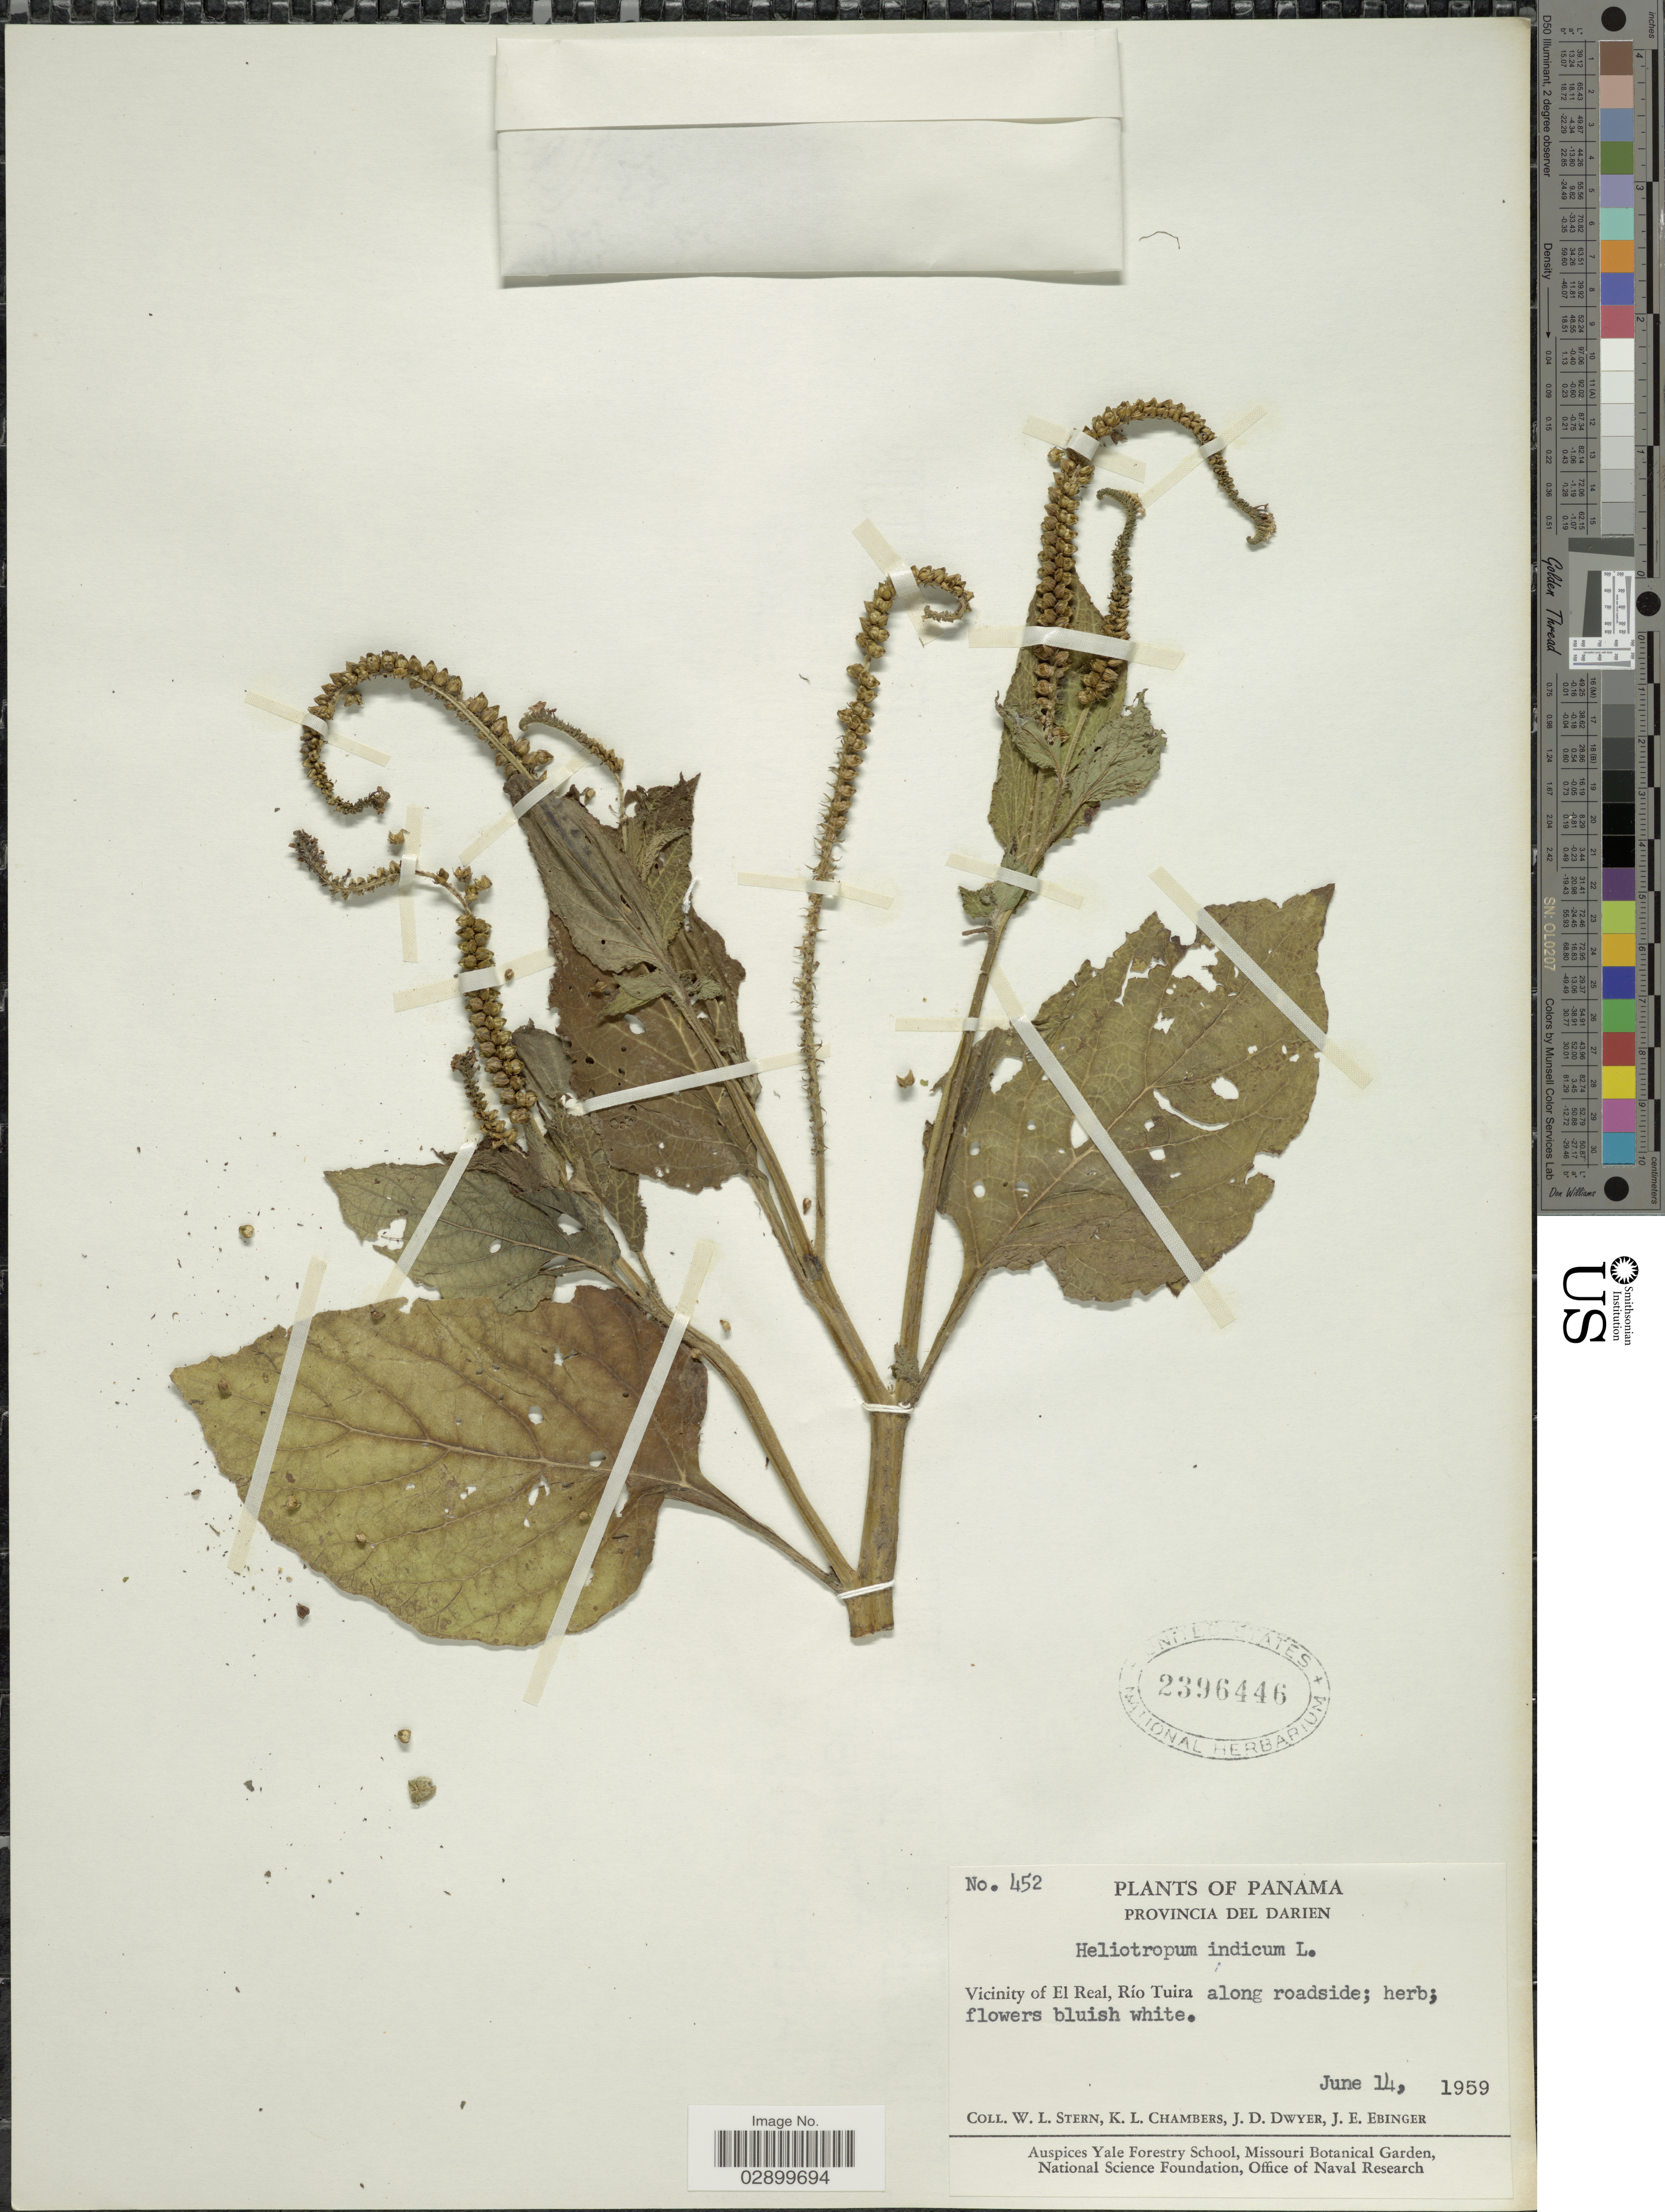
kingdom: Plantae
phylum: Tracheophyta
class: Magnoliopsida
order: Boraginales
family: Heliotropiaceae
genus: Heliotropium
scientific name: Heliotropium indicum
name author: L.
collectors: W. L. Stern, K. Chambers, J. D. Dwyer & J. Ebinger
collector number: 452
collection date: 1959-06-14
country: Panama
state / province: Darién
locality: Vicinity of El Real, Río Tuira along roadside.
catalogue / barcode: US 2396446